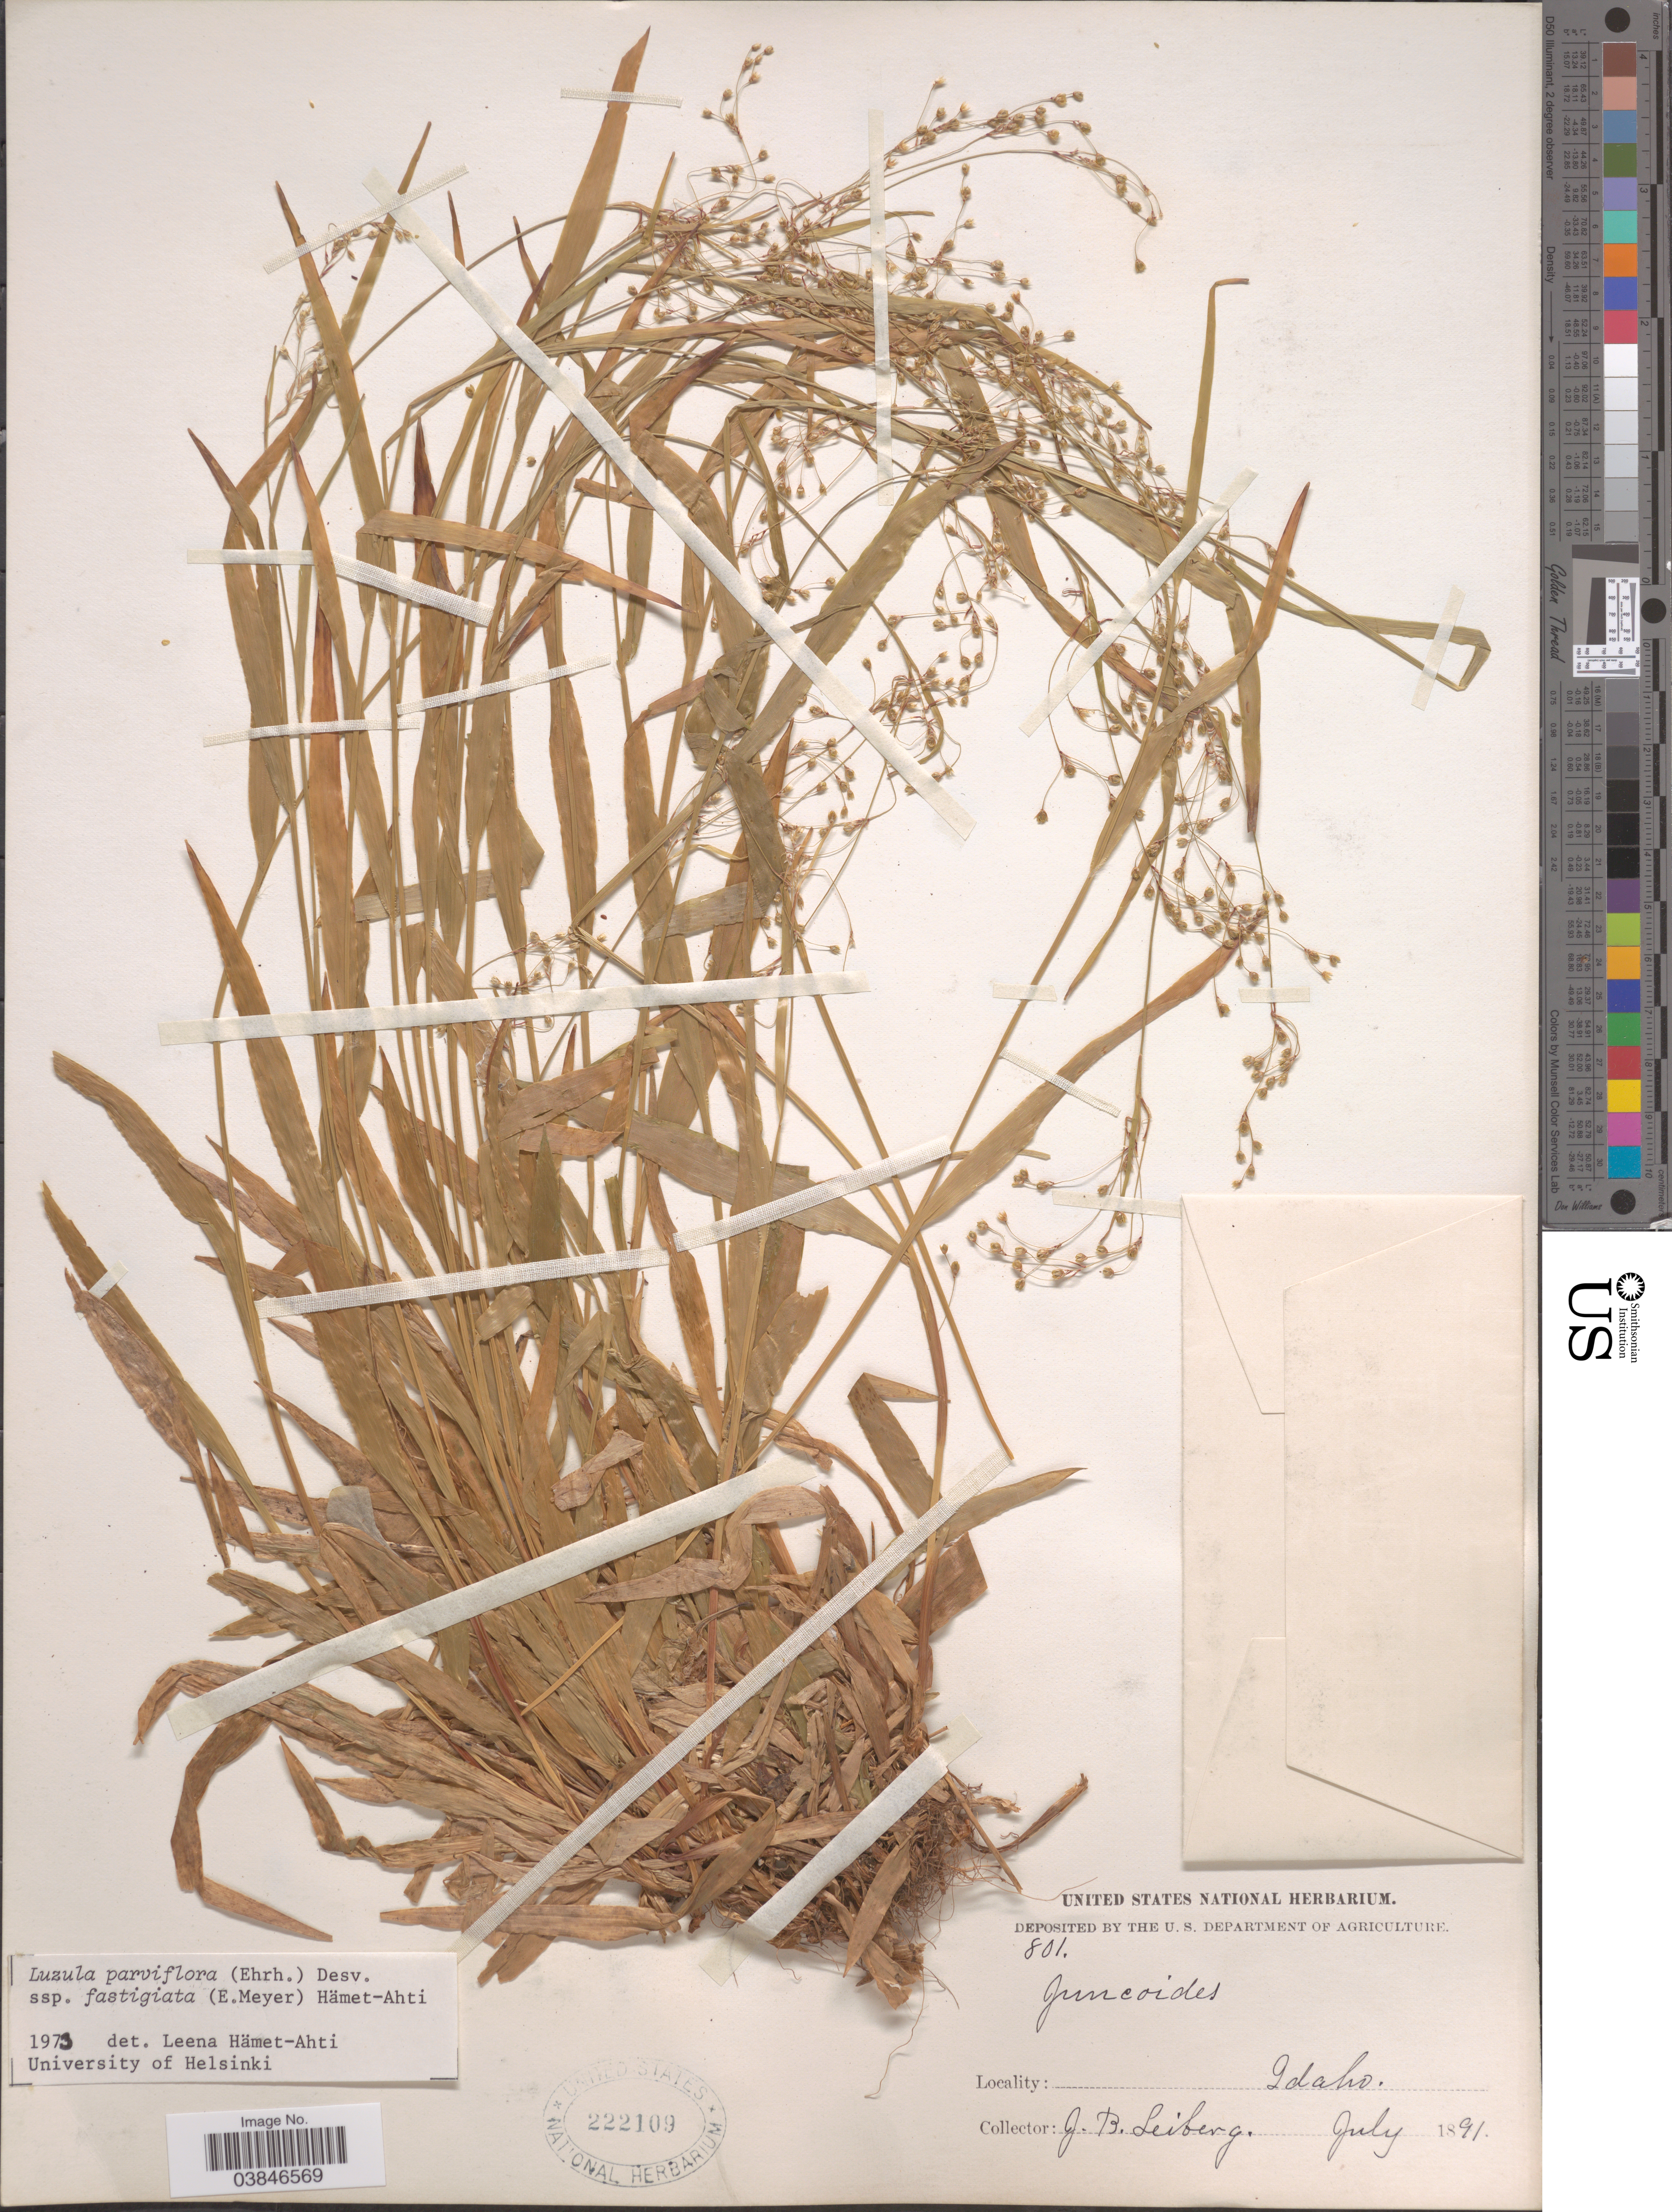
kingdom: Plantae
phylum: Tracheophyta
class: Liliopsida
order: Poales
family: Juncaceae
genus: Luzula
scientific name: Luzula parviflora subsp. fastigiata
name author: Buchenau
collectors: J. B. Leiberg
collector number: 801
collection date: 1891-07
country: United States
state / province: Idaho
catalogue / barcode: US 222109